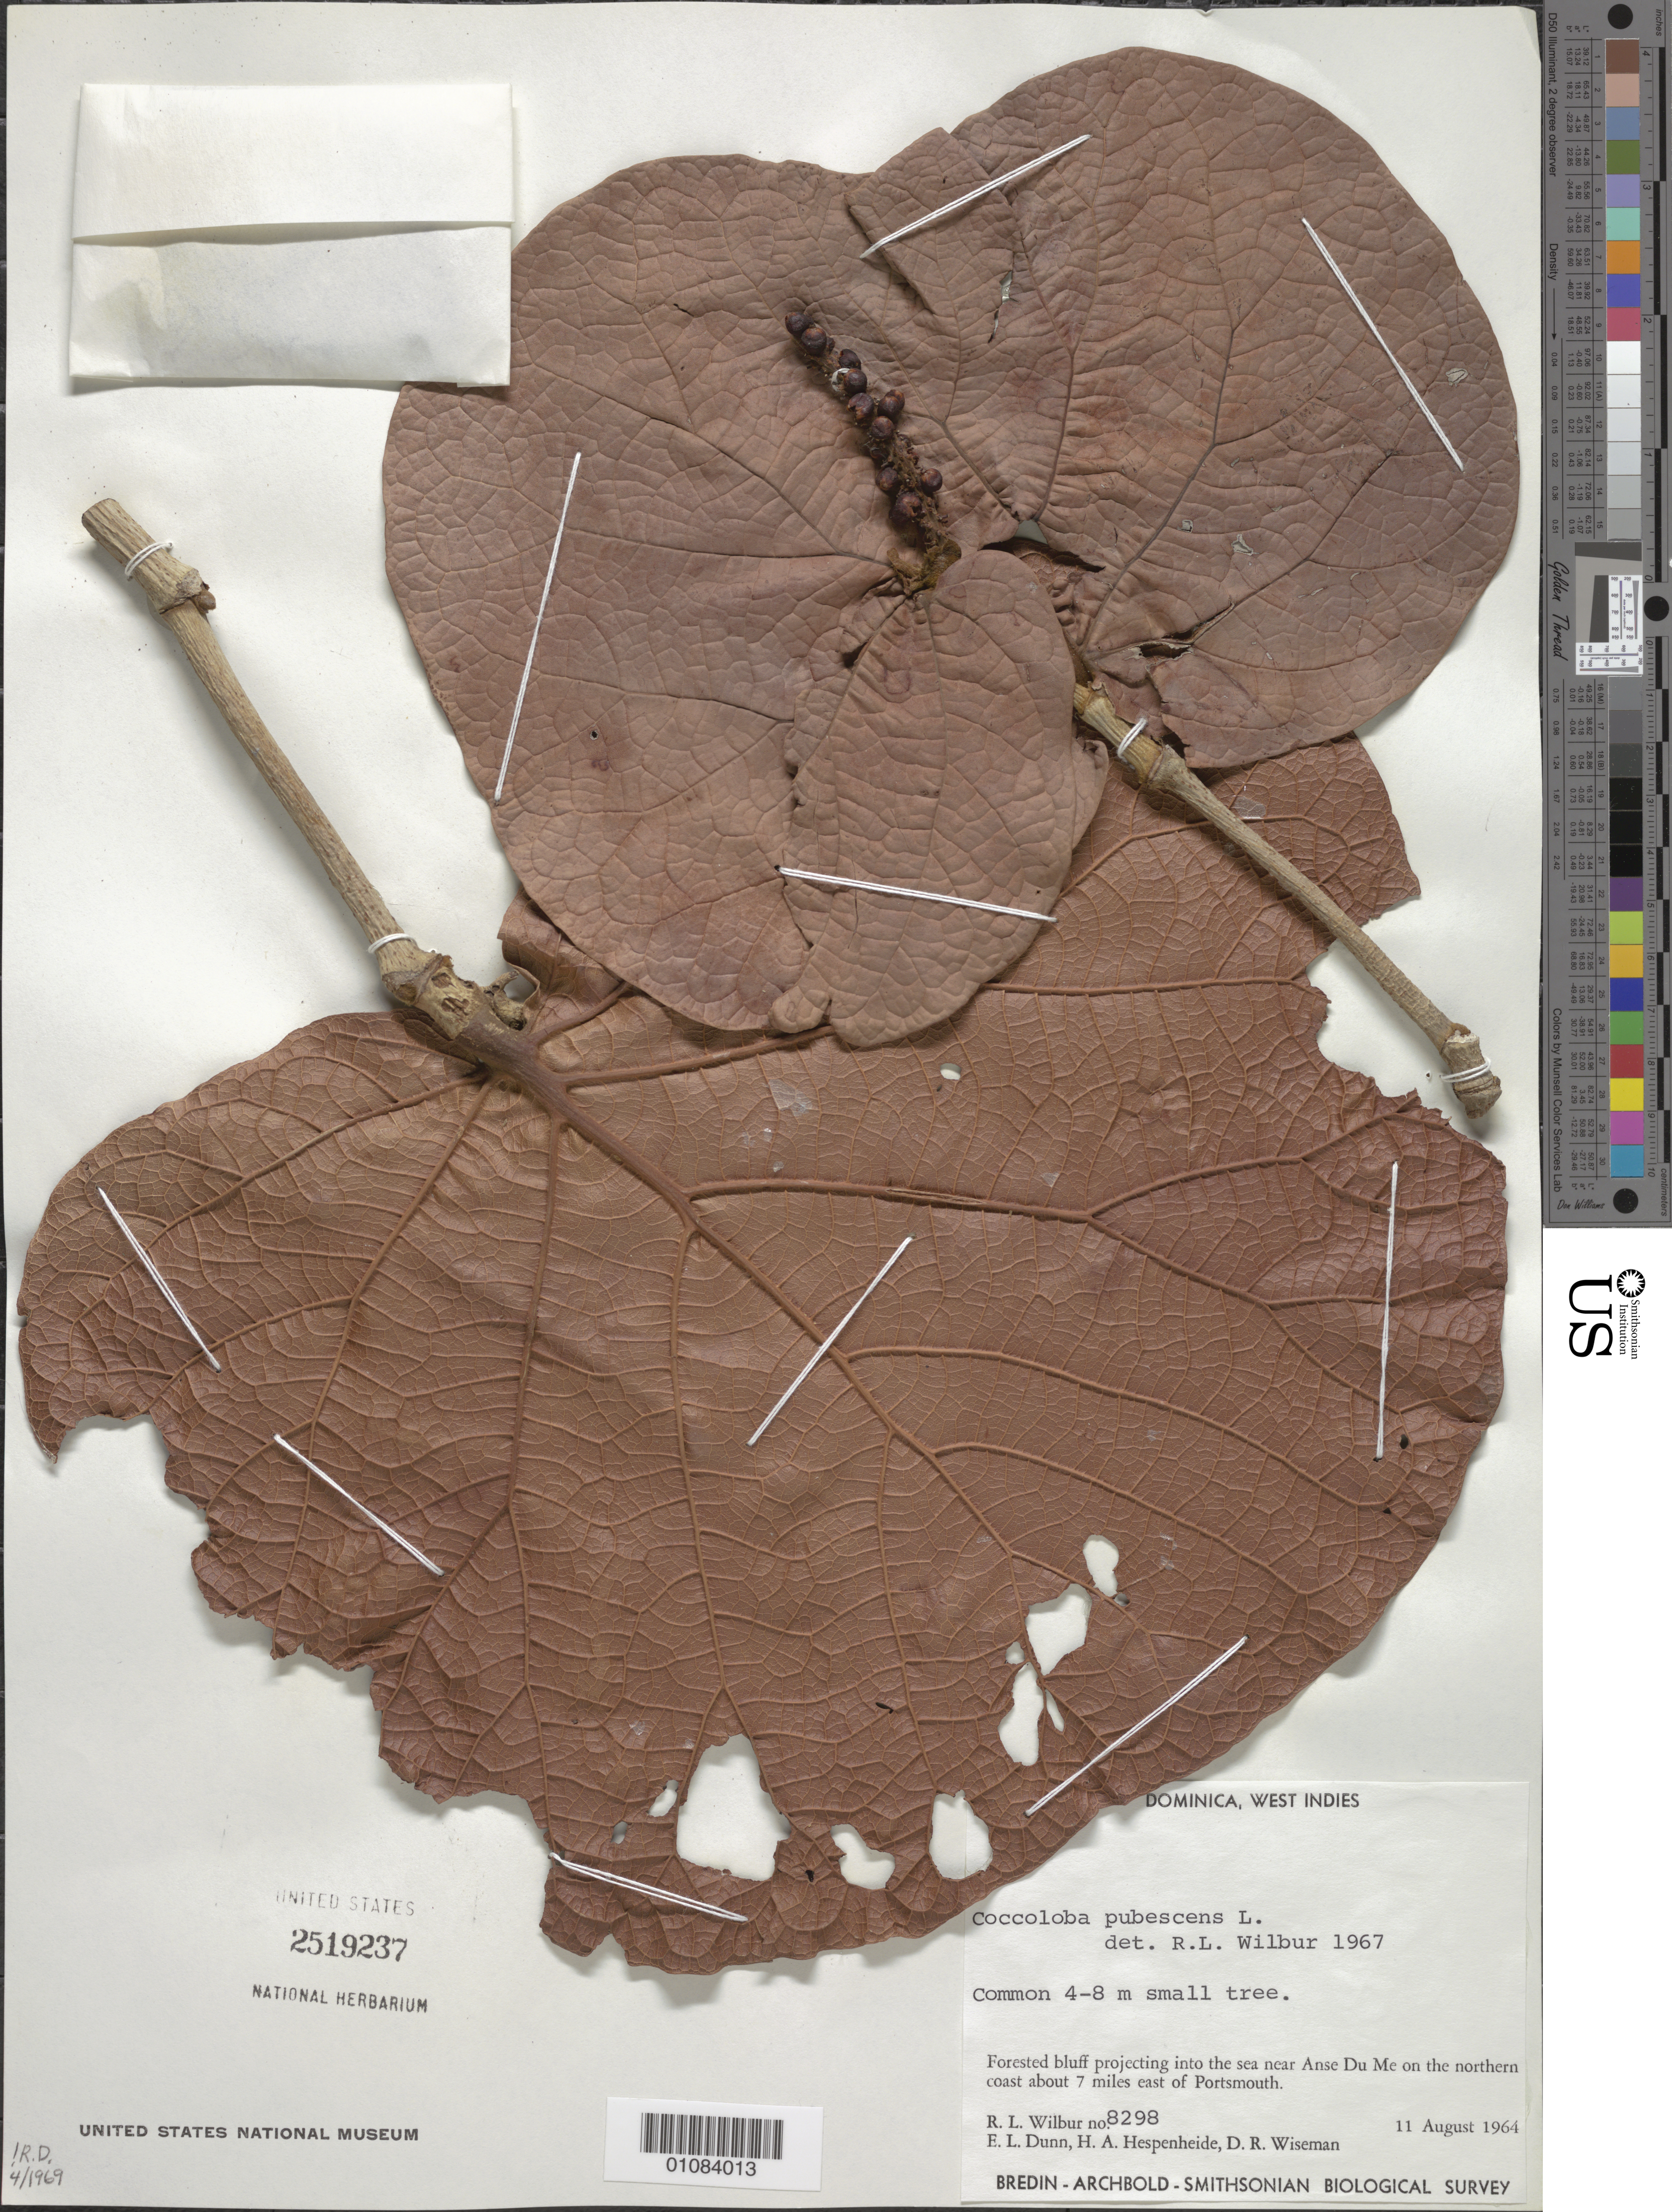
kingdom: Plantae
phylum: Tracheophyta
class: Magnoliopsida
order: Caryophyllales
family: Polygonaceae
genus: Coccoloba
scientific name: Coccoloba pubescens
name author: L.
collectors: R. L. Wilbur, E. Dunn, H. A. Hespenheide & D. R. Wiseman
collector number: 8298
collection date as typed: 11 Aug 1964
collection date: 1964-08-11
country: Dominica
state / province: St. Andrew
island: Dominica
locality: Near Anse Du Me on the northern coast about 7 miles east of Portsmouth.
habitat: Forested bluff projecting into the sea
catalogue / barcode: US 2519237